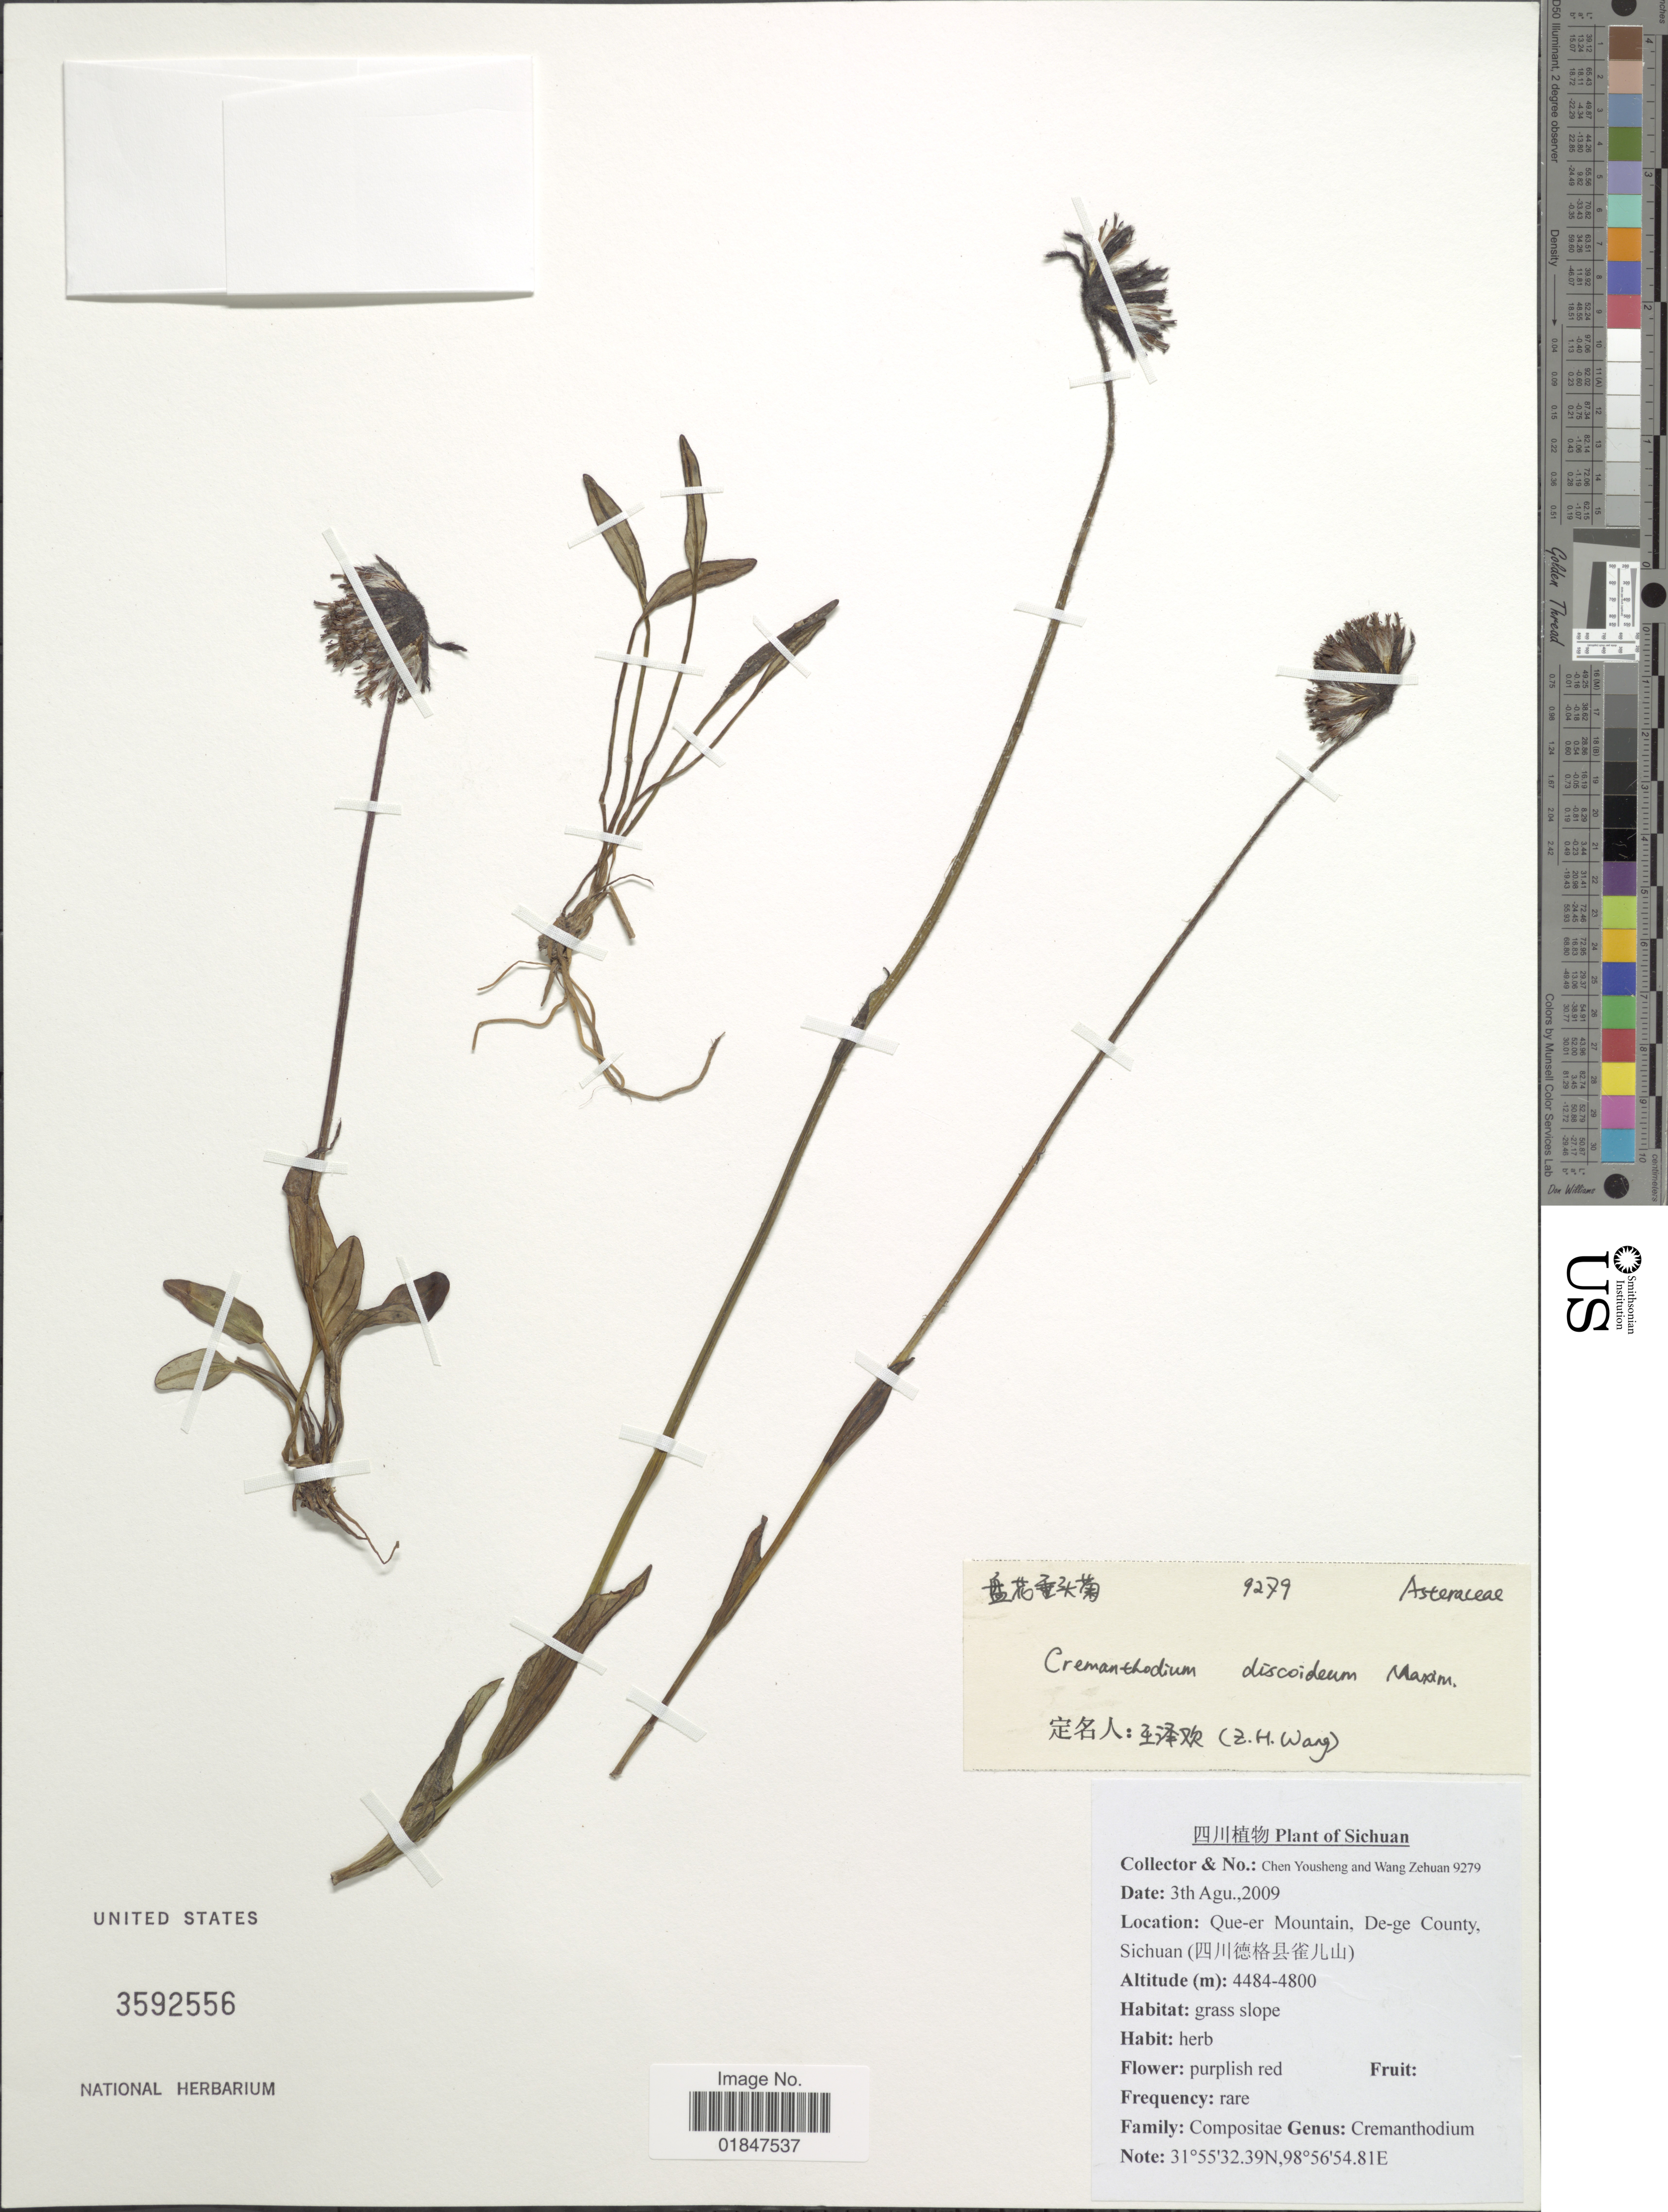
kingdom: Plantae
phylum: Tracheophyta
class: Magnoliopsida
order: Asterales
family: Asteraceae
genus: Cremanthodium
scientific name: Cremanthodium discoideum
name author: Maximowicz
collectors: Y. Chen & Z. Wang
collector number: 9279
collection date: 2009-08-03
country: China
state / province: Sichuan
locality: Que-er Mountain, De-ge County, Sichuan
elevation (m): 4484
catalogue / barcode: US 3592556